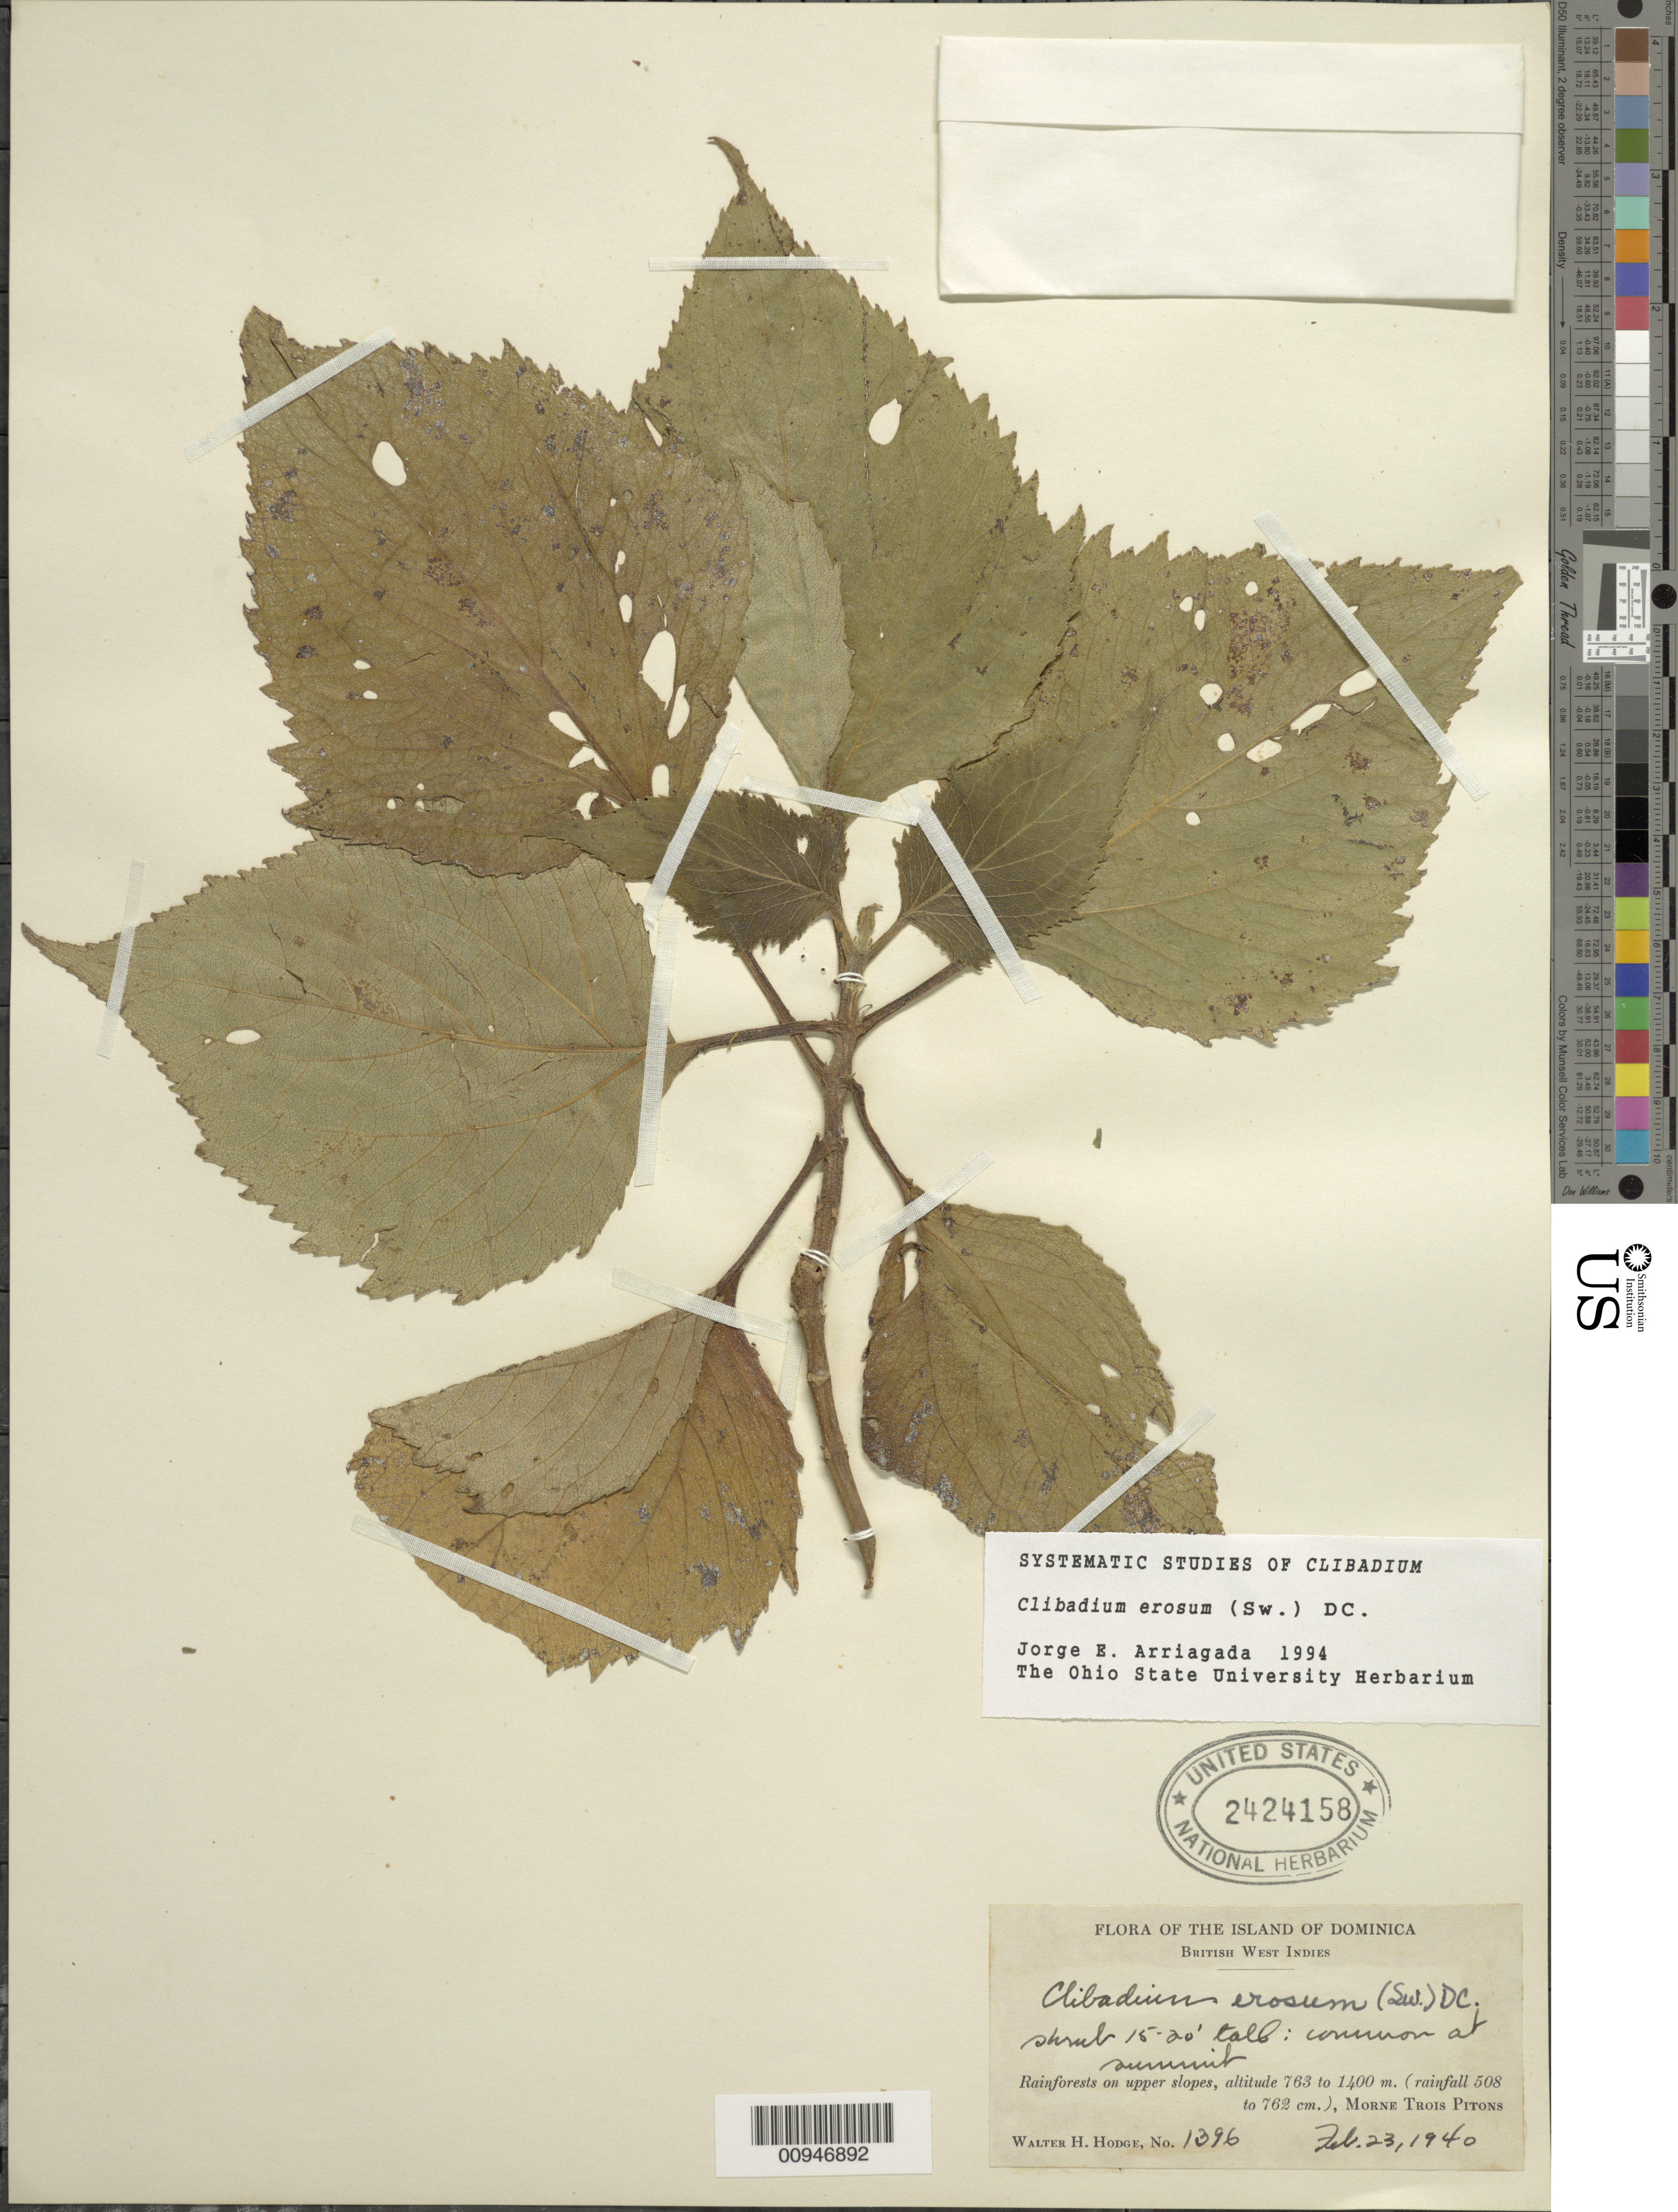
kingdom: Plantae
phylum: Tracheophyta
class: Magnoliopsida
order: Asterales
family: Asteraceae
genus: Clibadium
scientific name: Clibadium erosum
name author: (Sw.) DC.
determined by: Arriagada, J. E.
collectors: W. Hodge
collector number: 1396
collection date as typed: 23 Feb 1940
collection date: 1940-02-23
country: Dominica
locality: Morne Trois Pitons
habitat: Rainforests on upper slopes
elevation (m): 763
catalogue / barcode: US 2424158